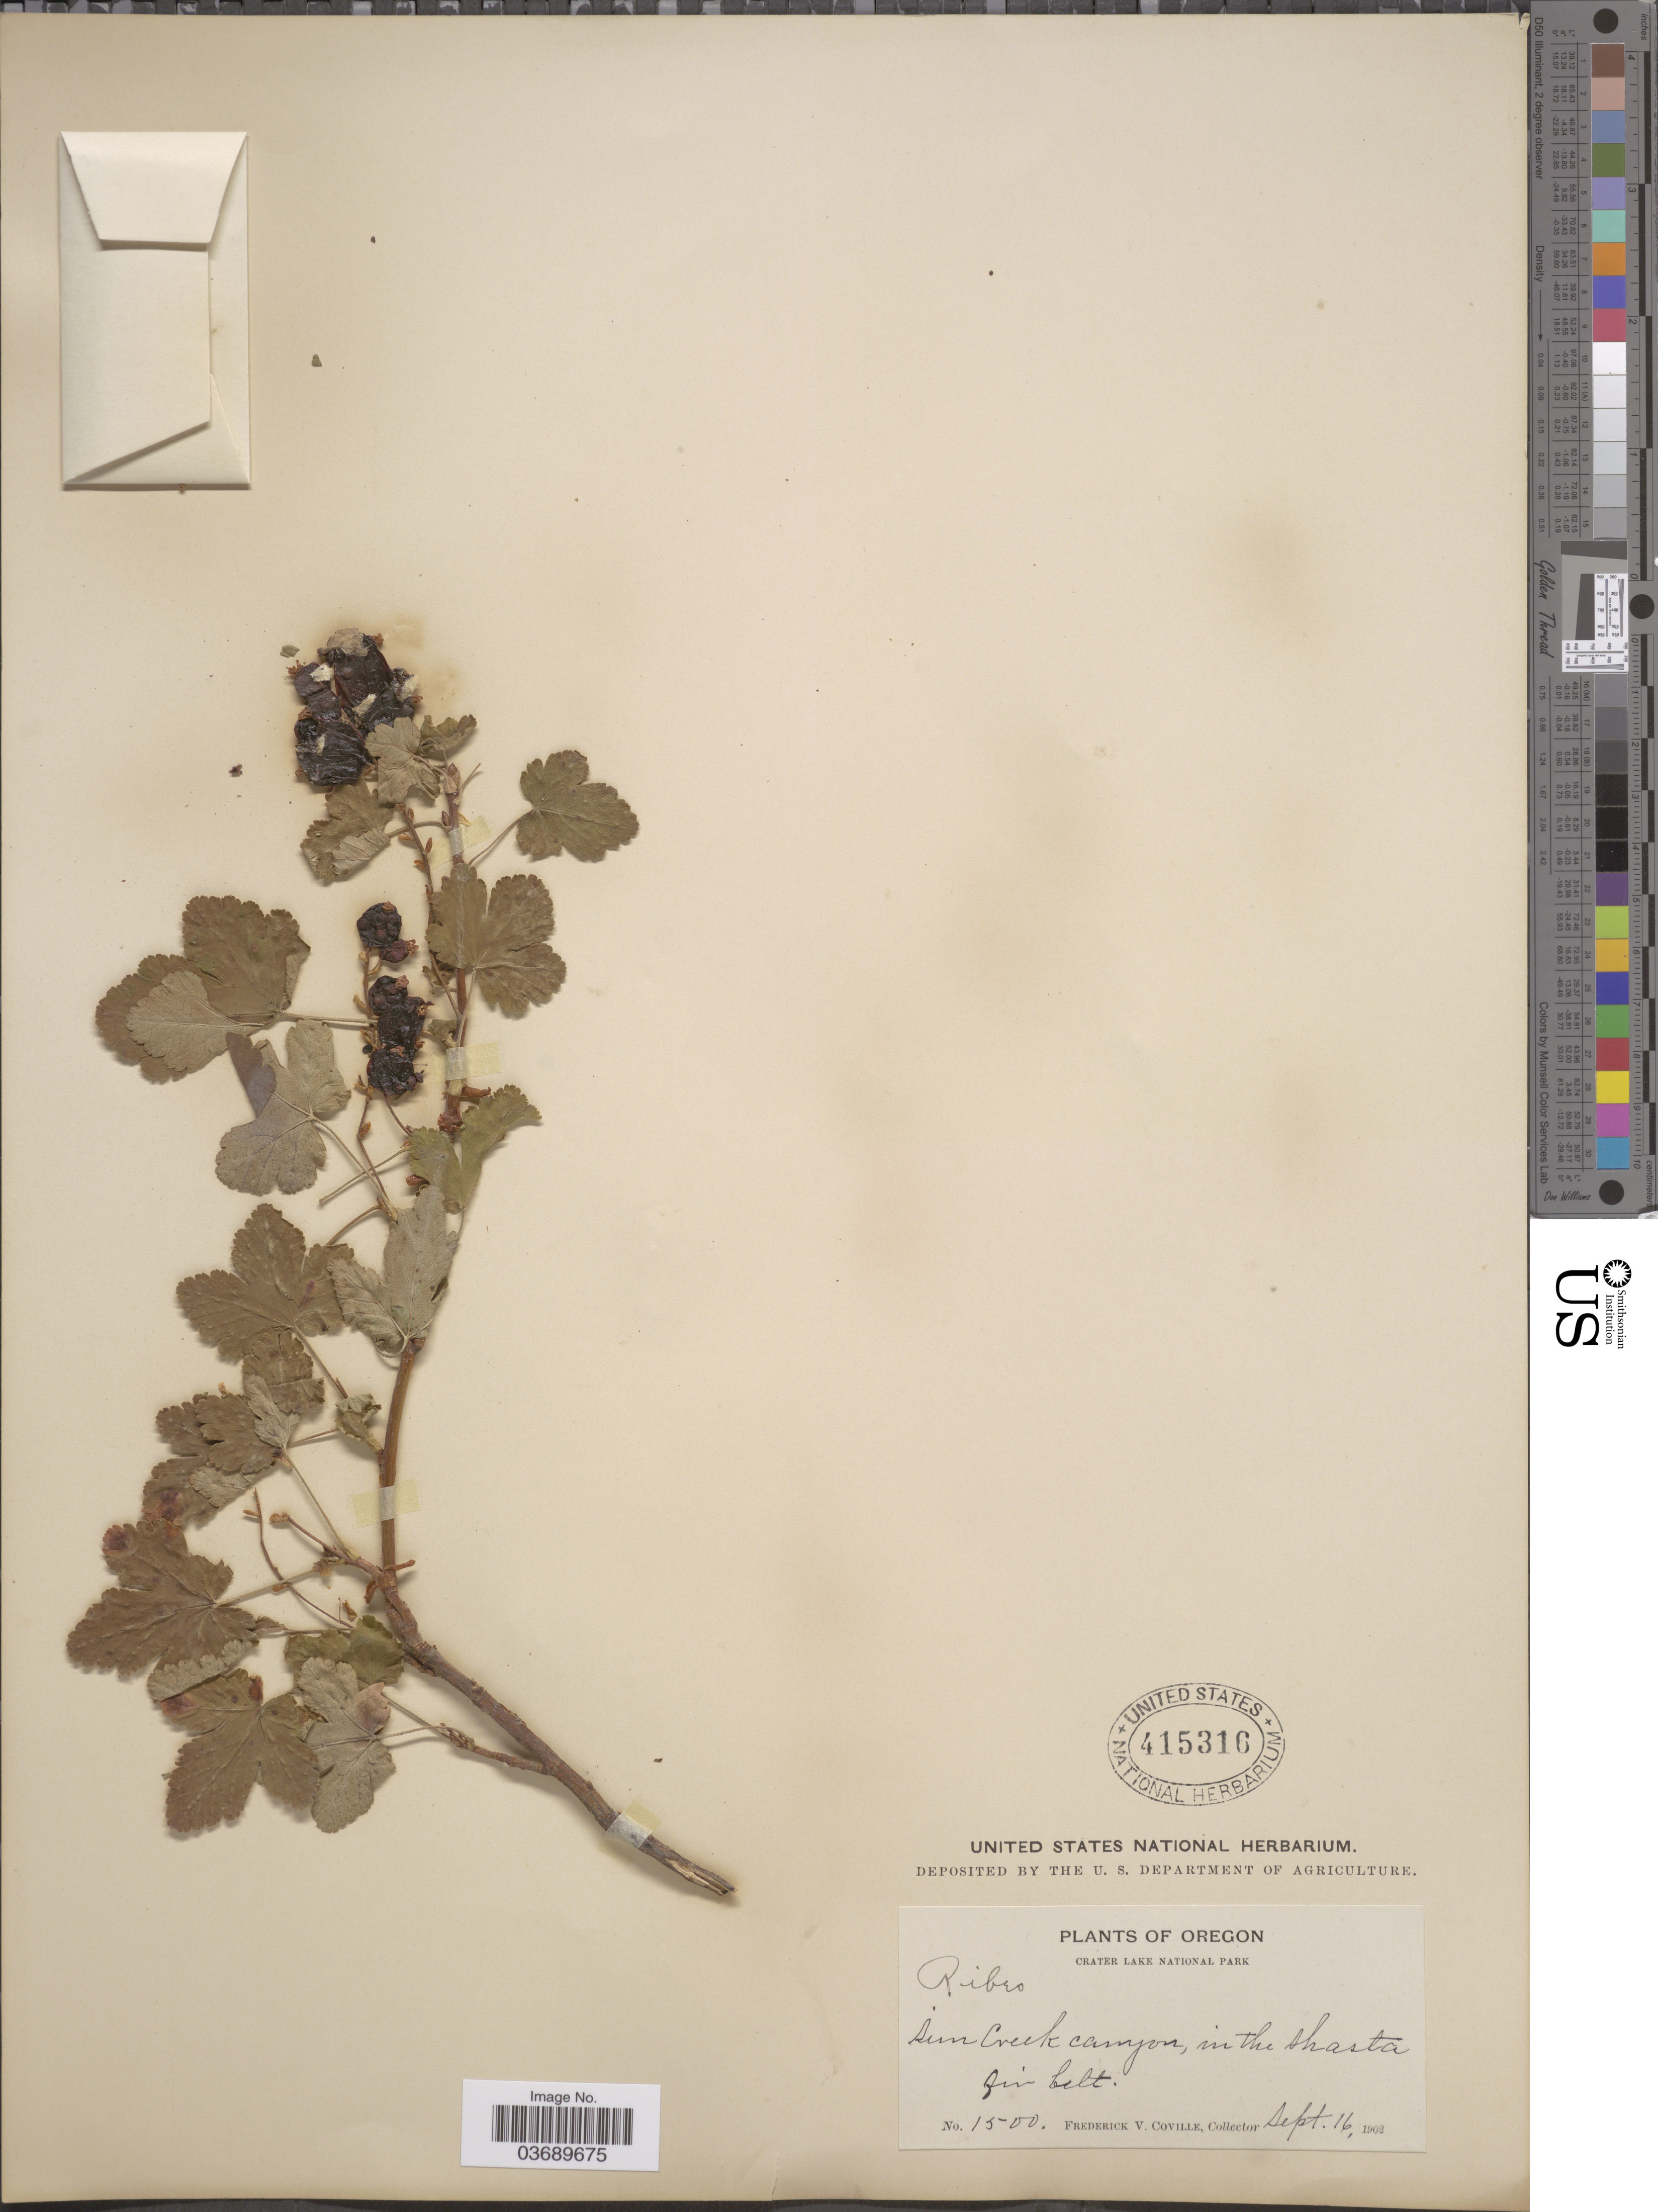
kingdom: Plantae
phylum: Tracheophyta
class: Magnoliopsida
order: Saxifragales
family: Grossulariaceae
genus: Ribes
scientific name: Ribes sp.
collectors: F. V. Coville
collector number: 1500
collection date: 1902-09-16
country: United States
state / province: Oregon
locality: Crater Lake National Park. Sun Creek canyon, in the shasta fir belt.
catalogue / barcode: US 415316